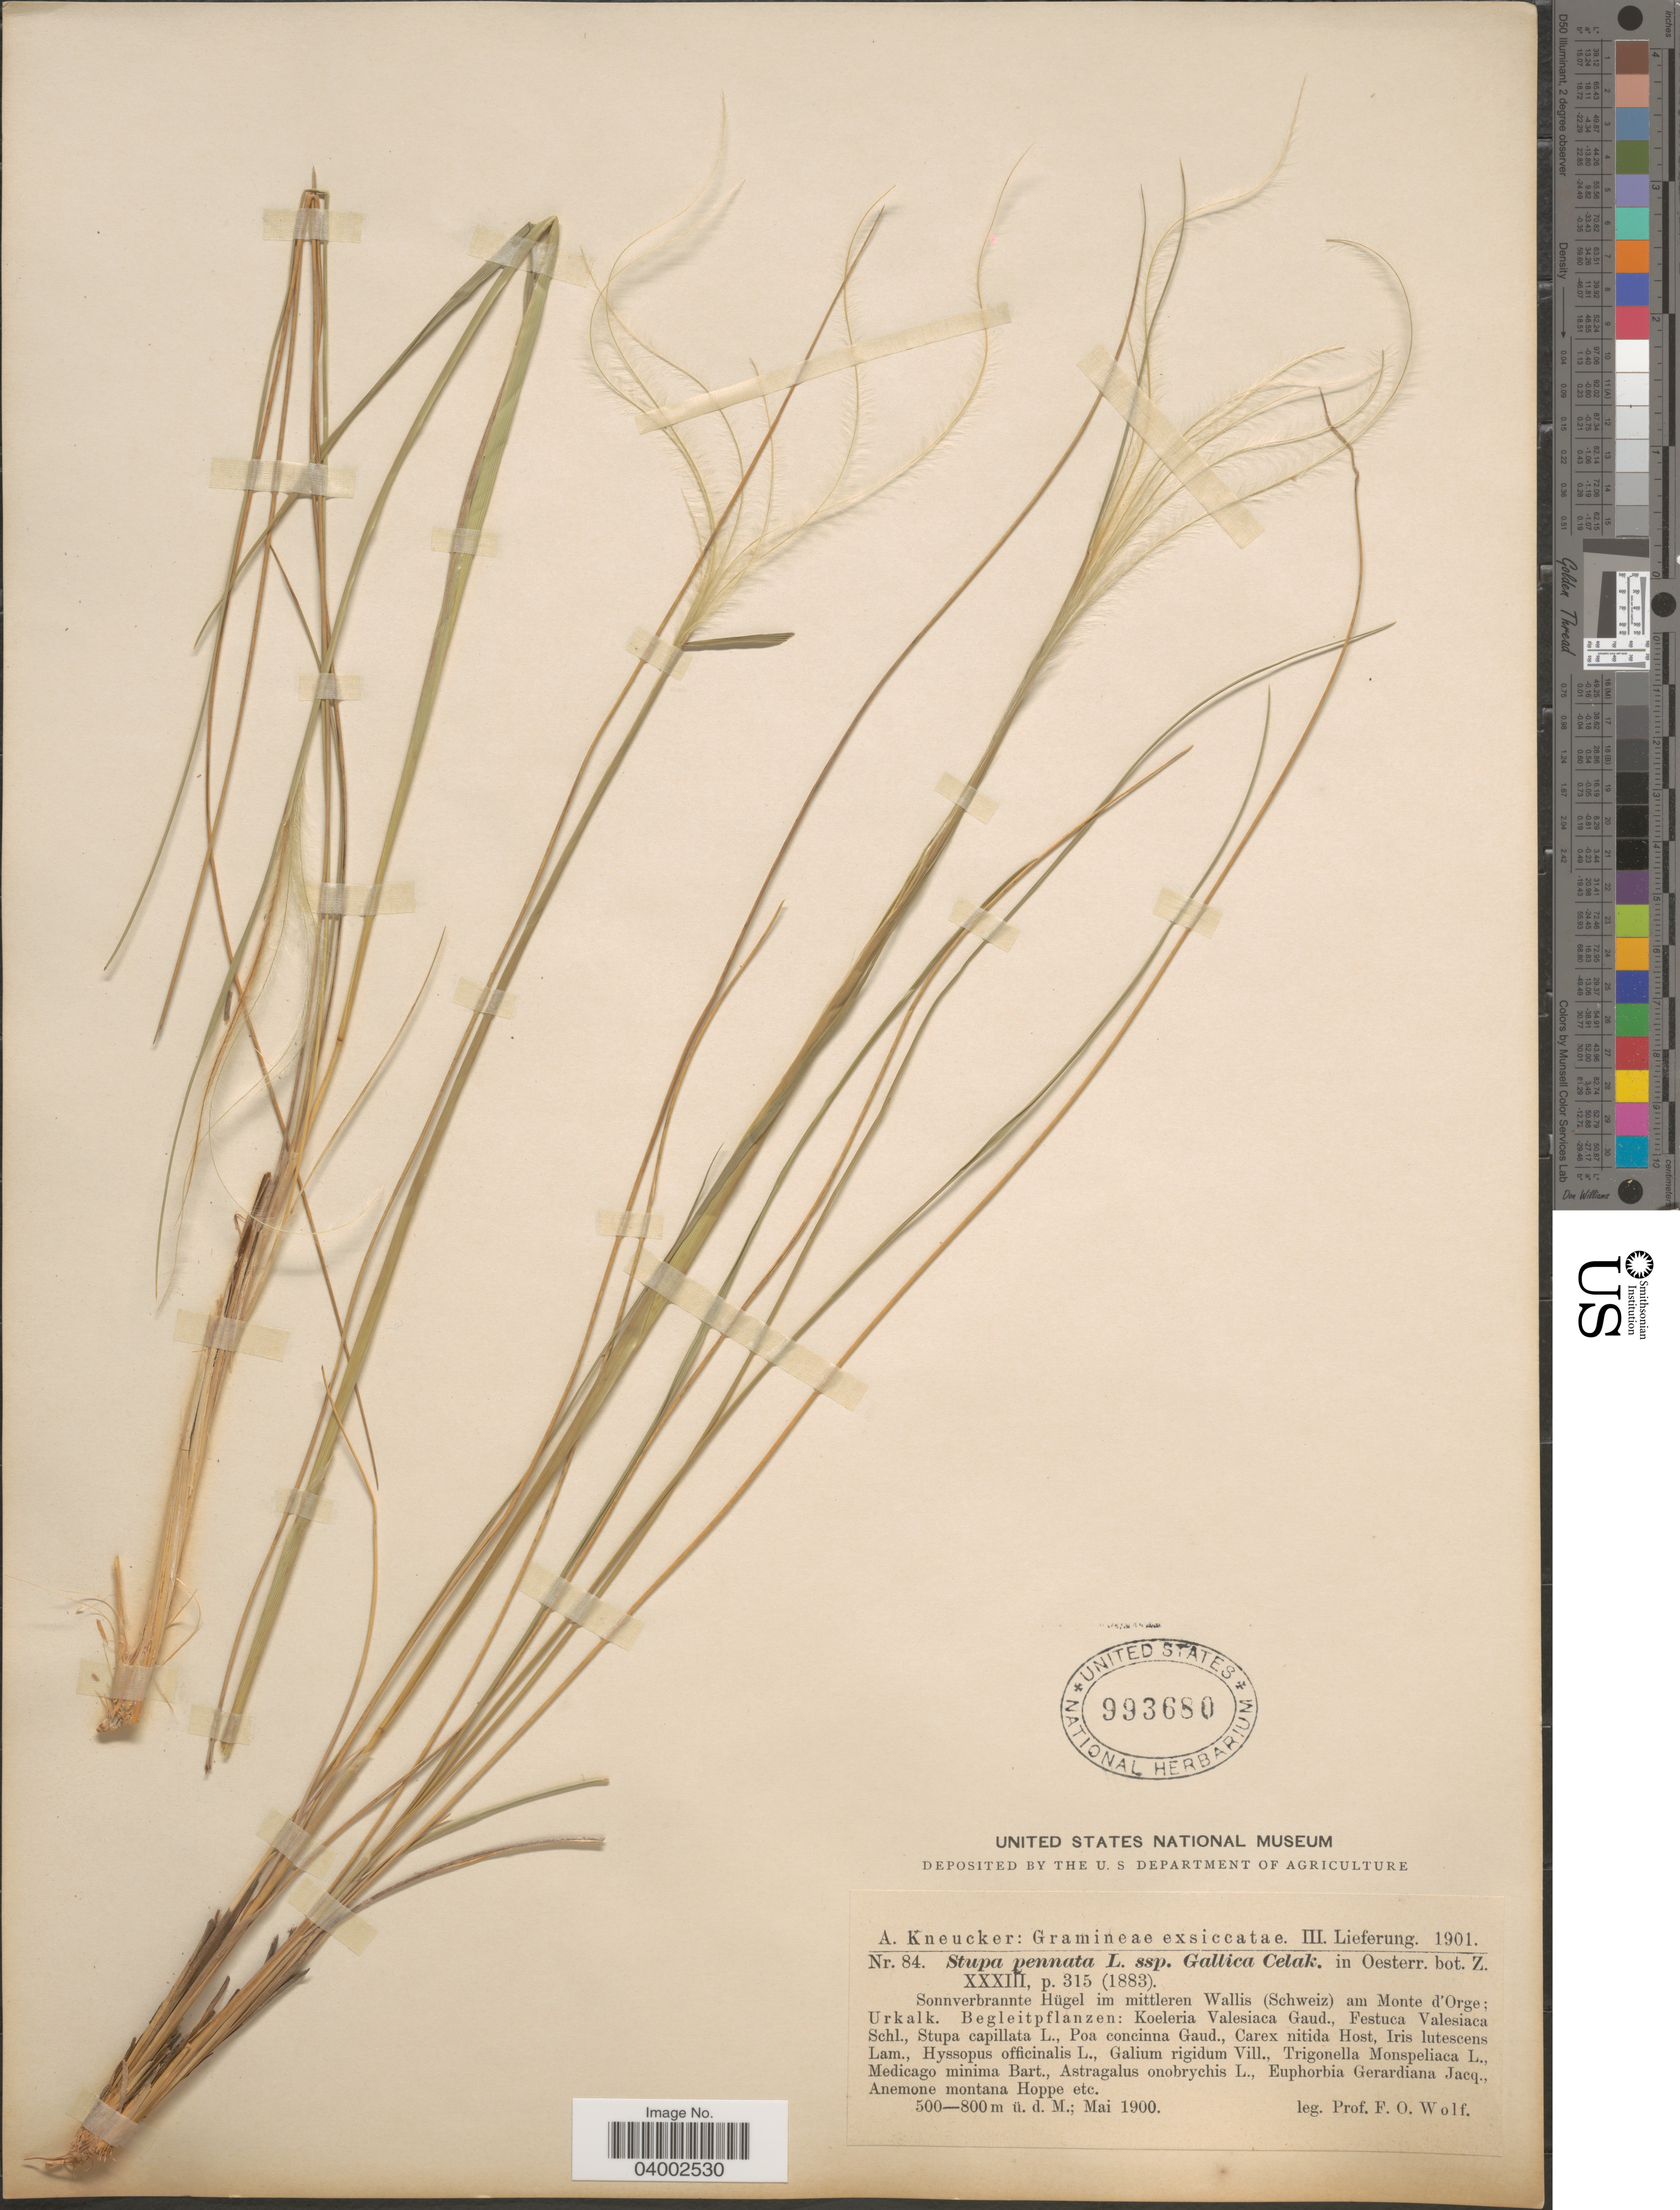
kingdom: Plantae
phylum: Tracheophyta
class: Liliopsida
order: Poales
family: Poaceae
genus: Stipa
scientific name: Stipa eriocaulis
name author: Borbás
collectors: F. Wolf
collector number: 84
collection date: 1900-05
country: Switzerland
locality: Stonnverbrannte Hügel im mittleren Wallis (Schweiz) am Monte d'Orge; Urkalk.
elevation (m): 500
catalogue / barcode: US 993680